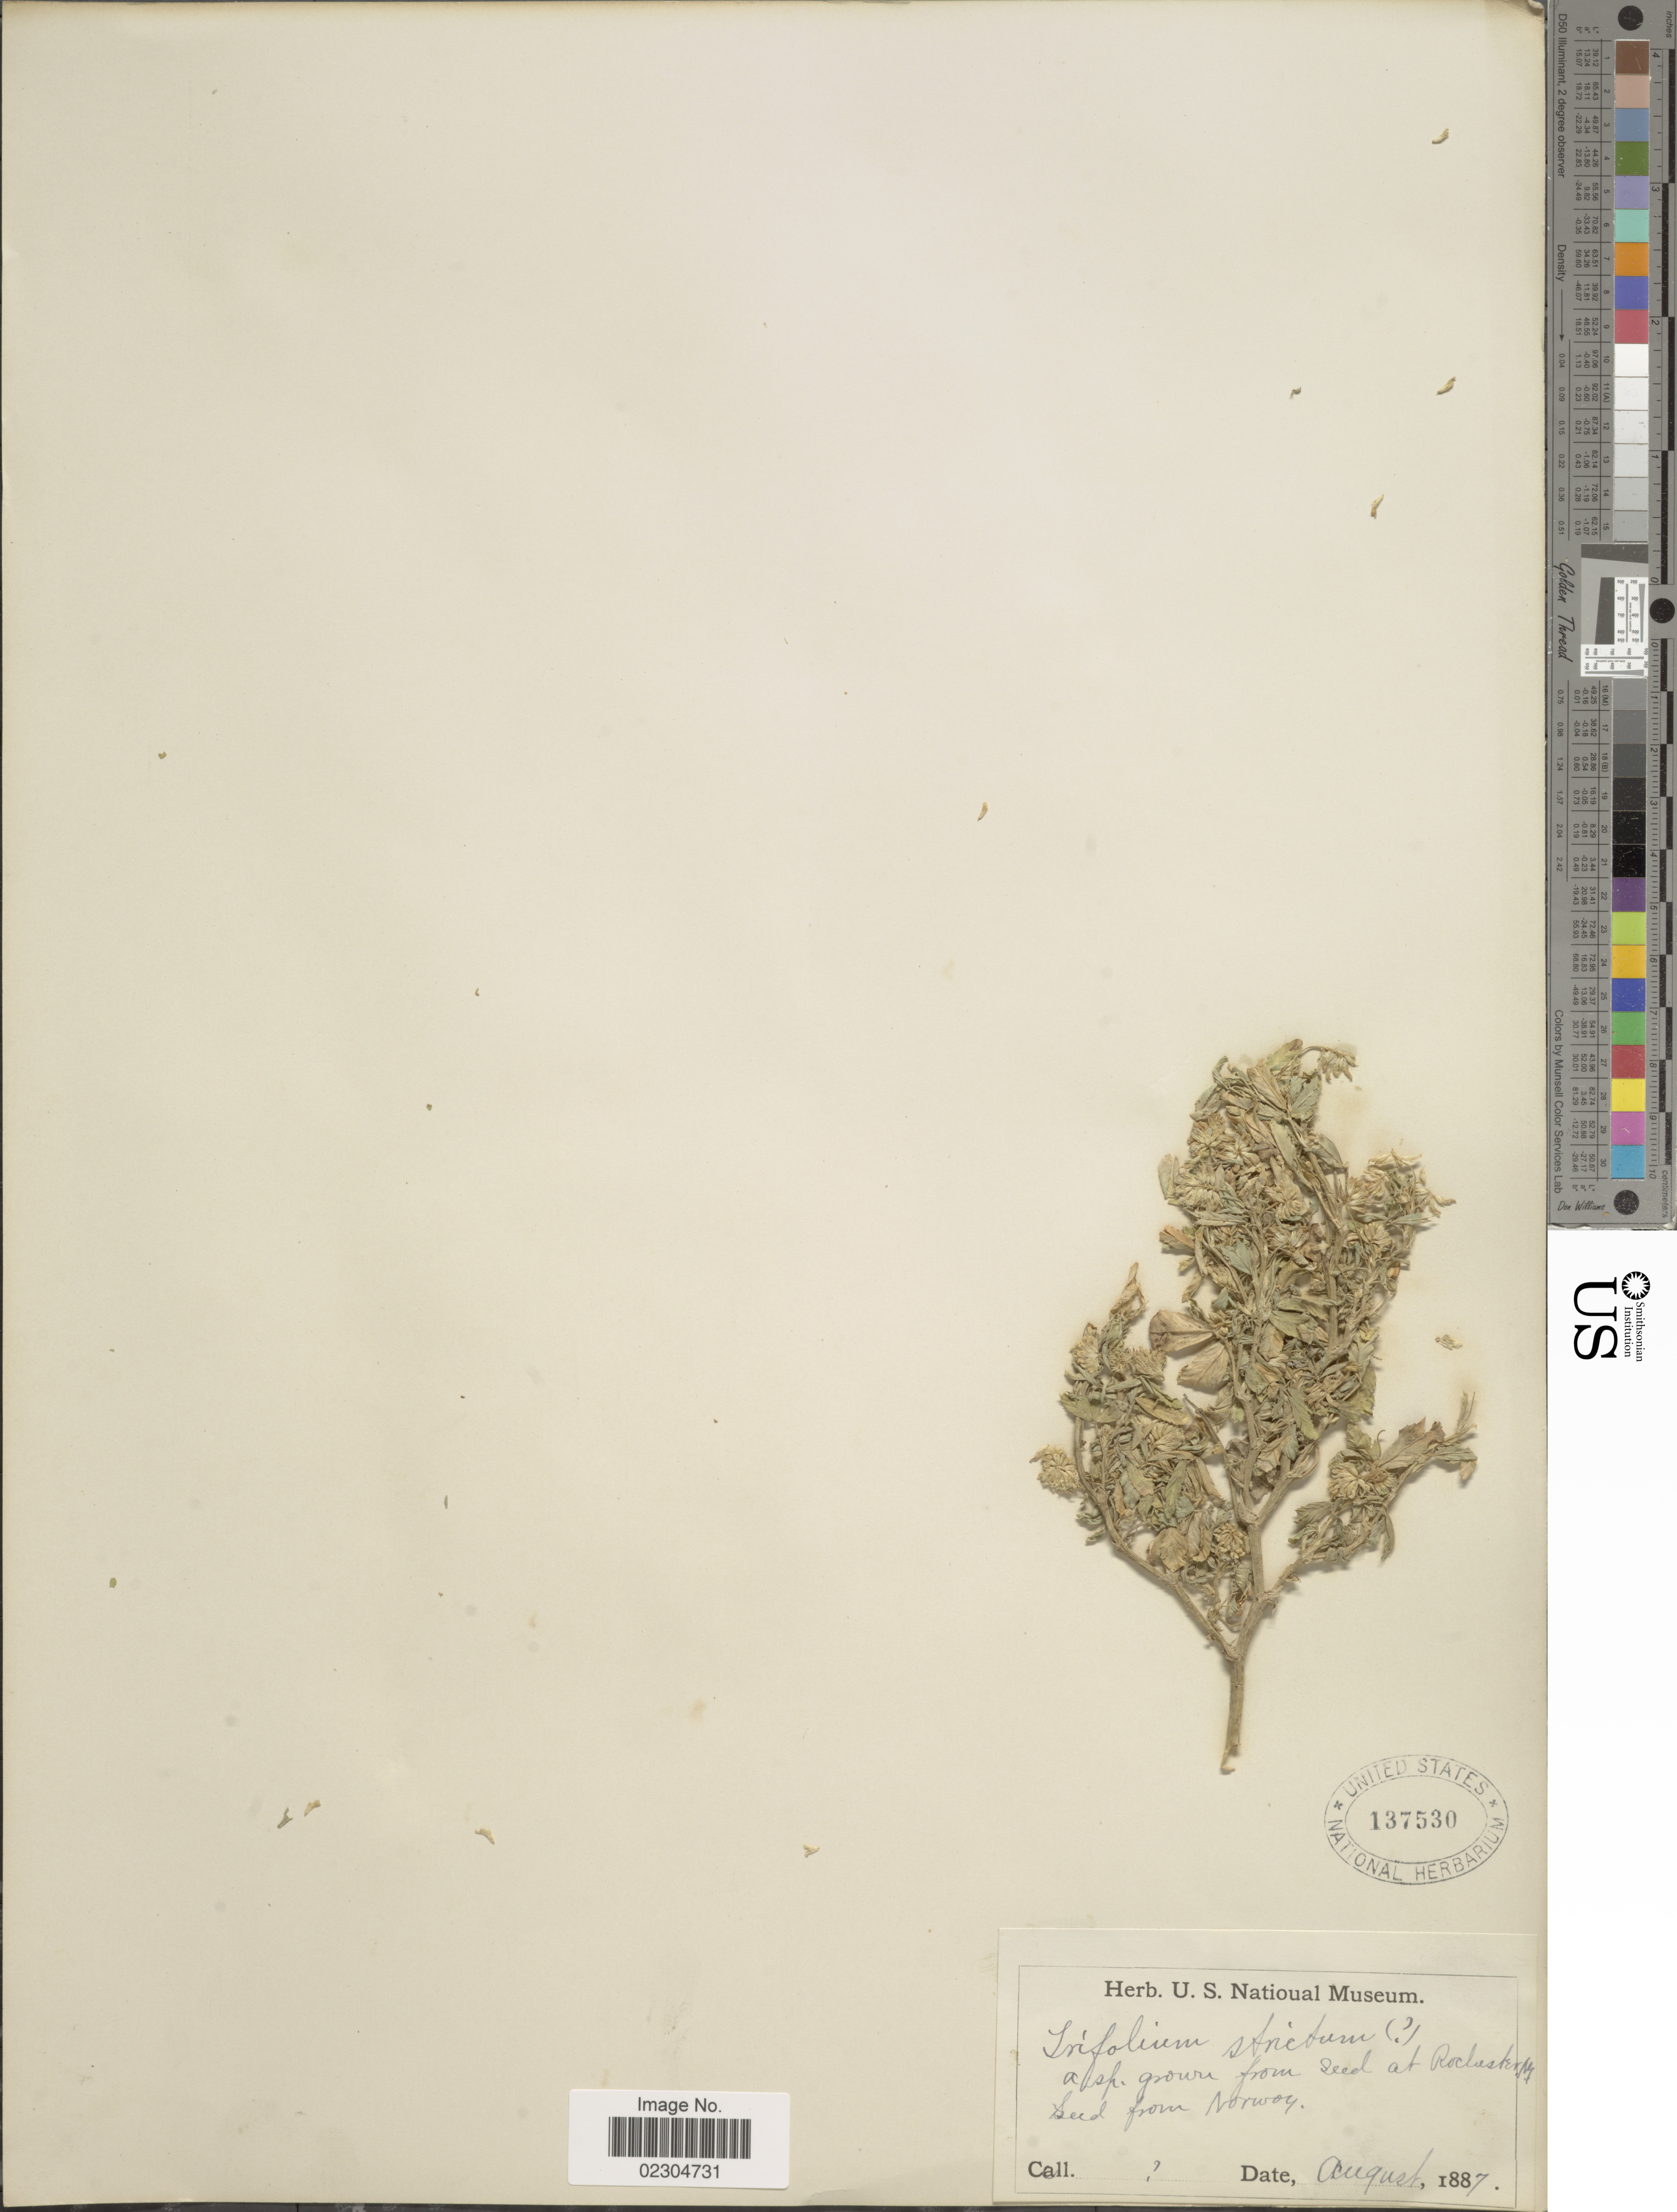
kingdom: Plantae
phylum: Tracheophyta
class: Magnoliopsida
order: Fabales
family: Fabaceae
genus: Trifolium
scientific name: Trifolium strictum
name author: L.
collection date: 1887-08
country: United States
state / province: New York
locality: Rochester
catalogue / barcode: US 137530